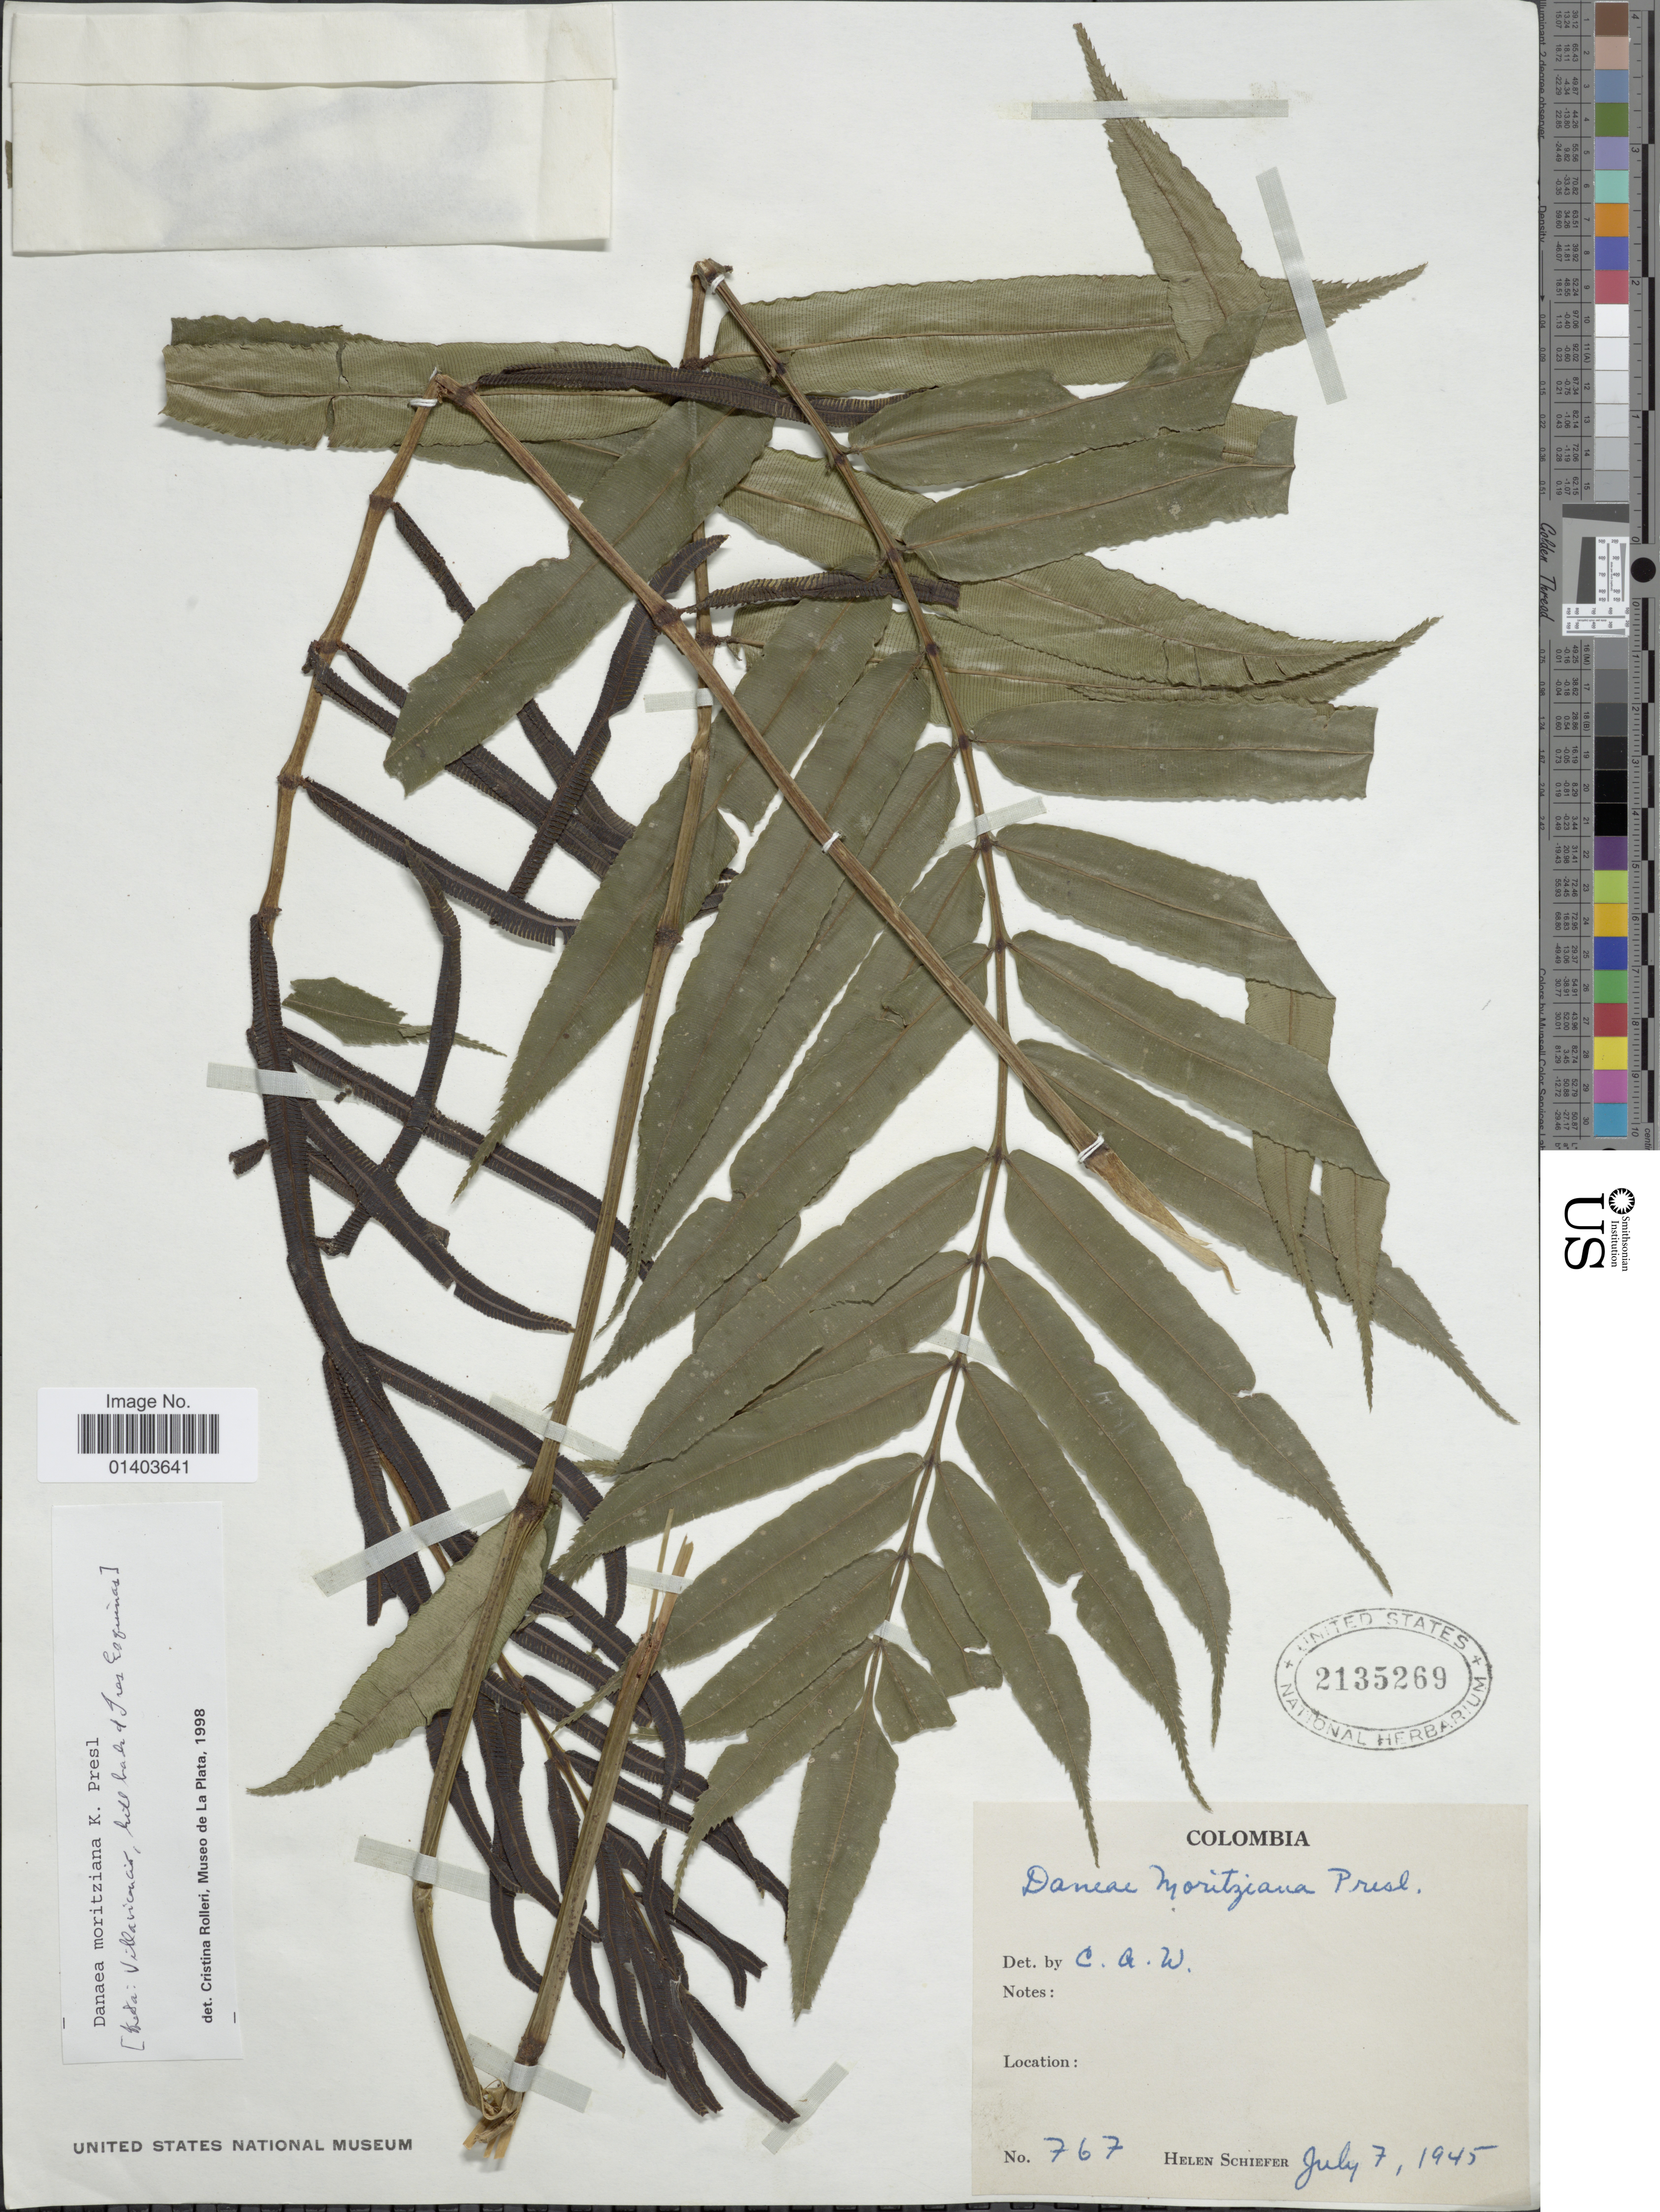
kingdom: Plantae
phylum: Tracheophyta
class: Polypodiopsida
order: Marattiales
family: Marattiaceae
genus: Danaea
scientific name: Danaea moritziana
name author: C. Presl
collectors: H. Schiefer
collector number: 767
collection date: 1945-07-07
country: Colombia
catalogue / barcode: US 2135269